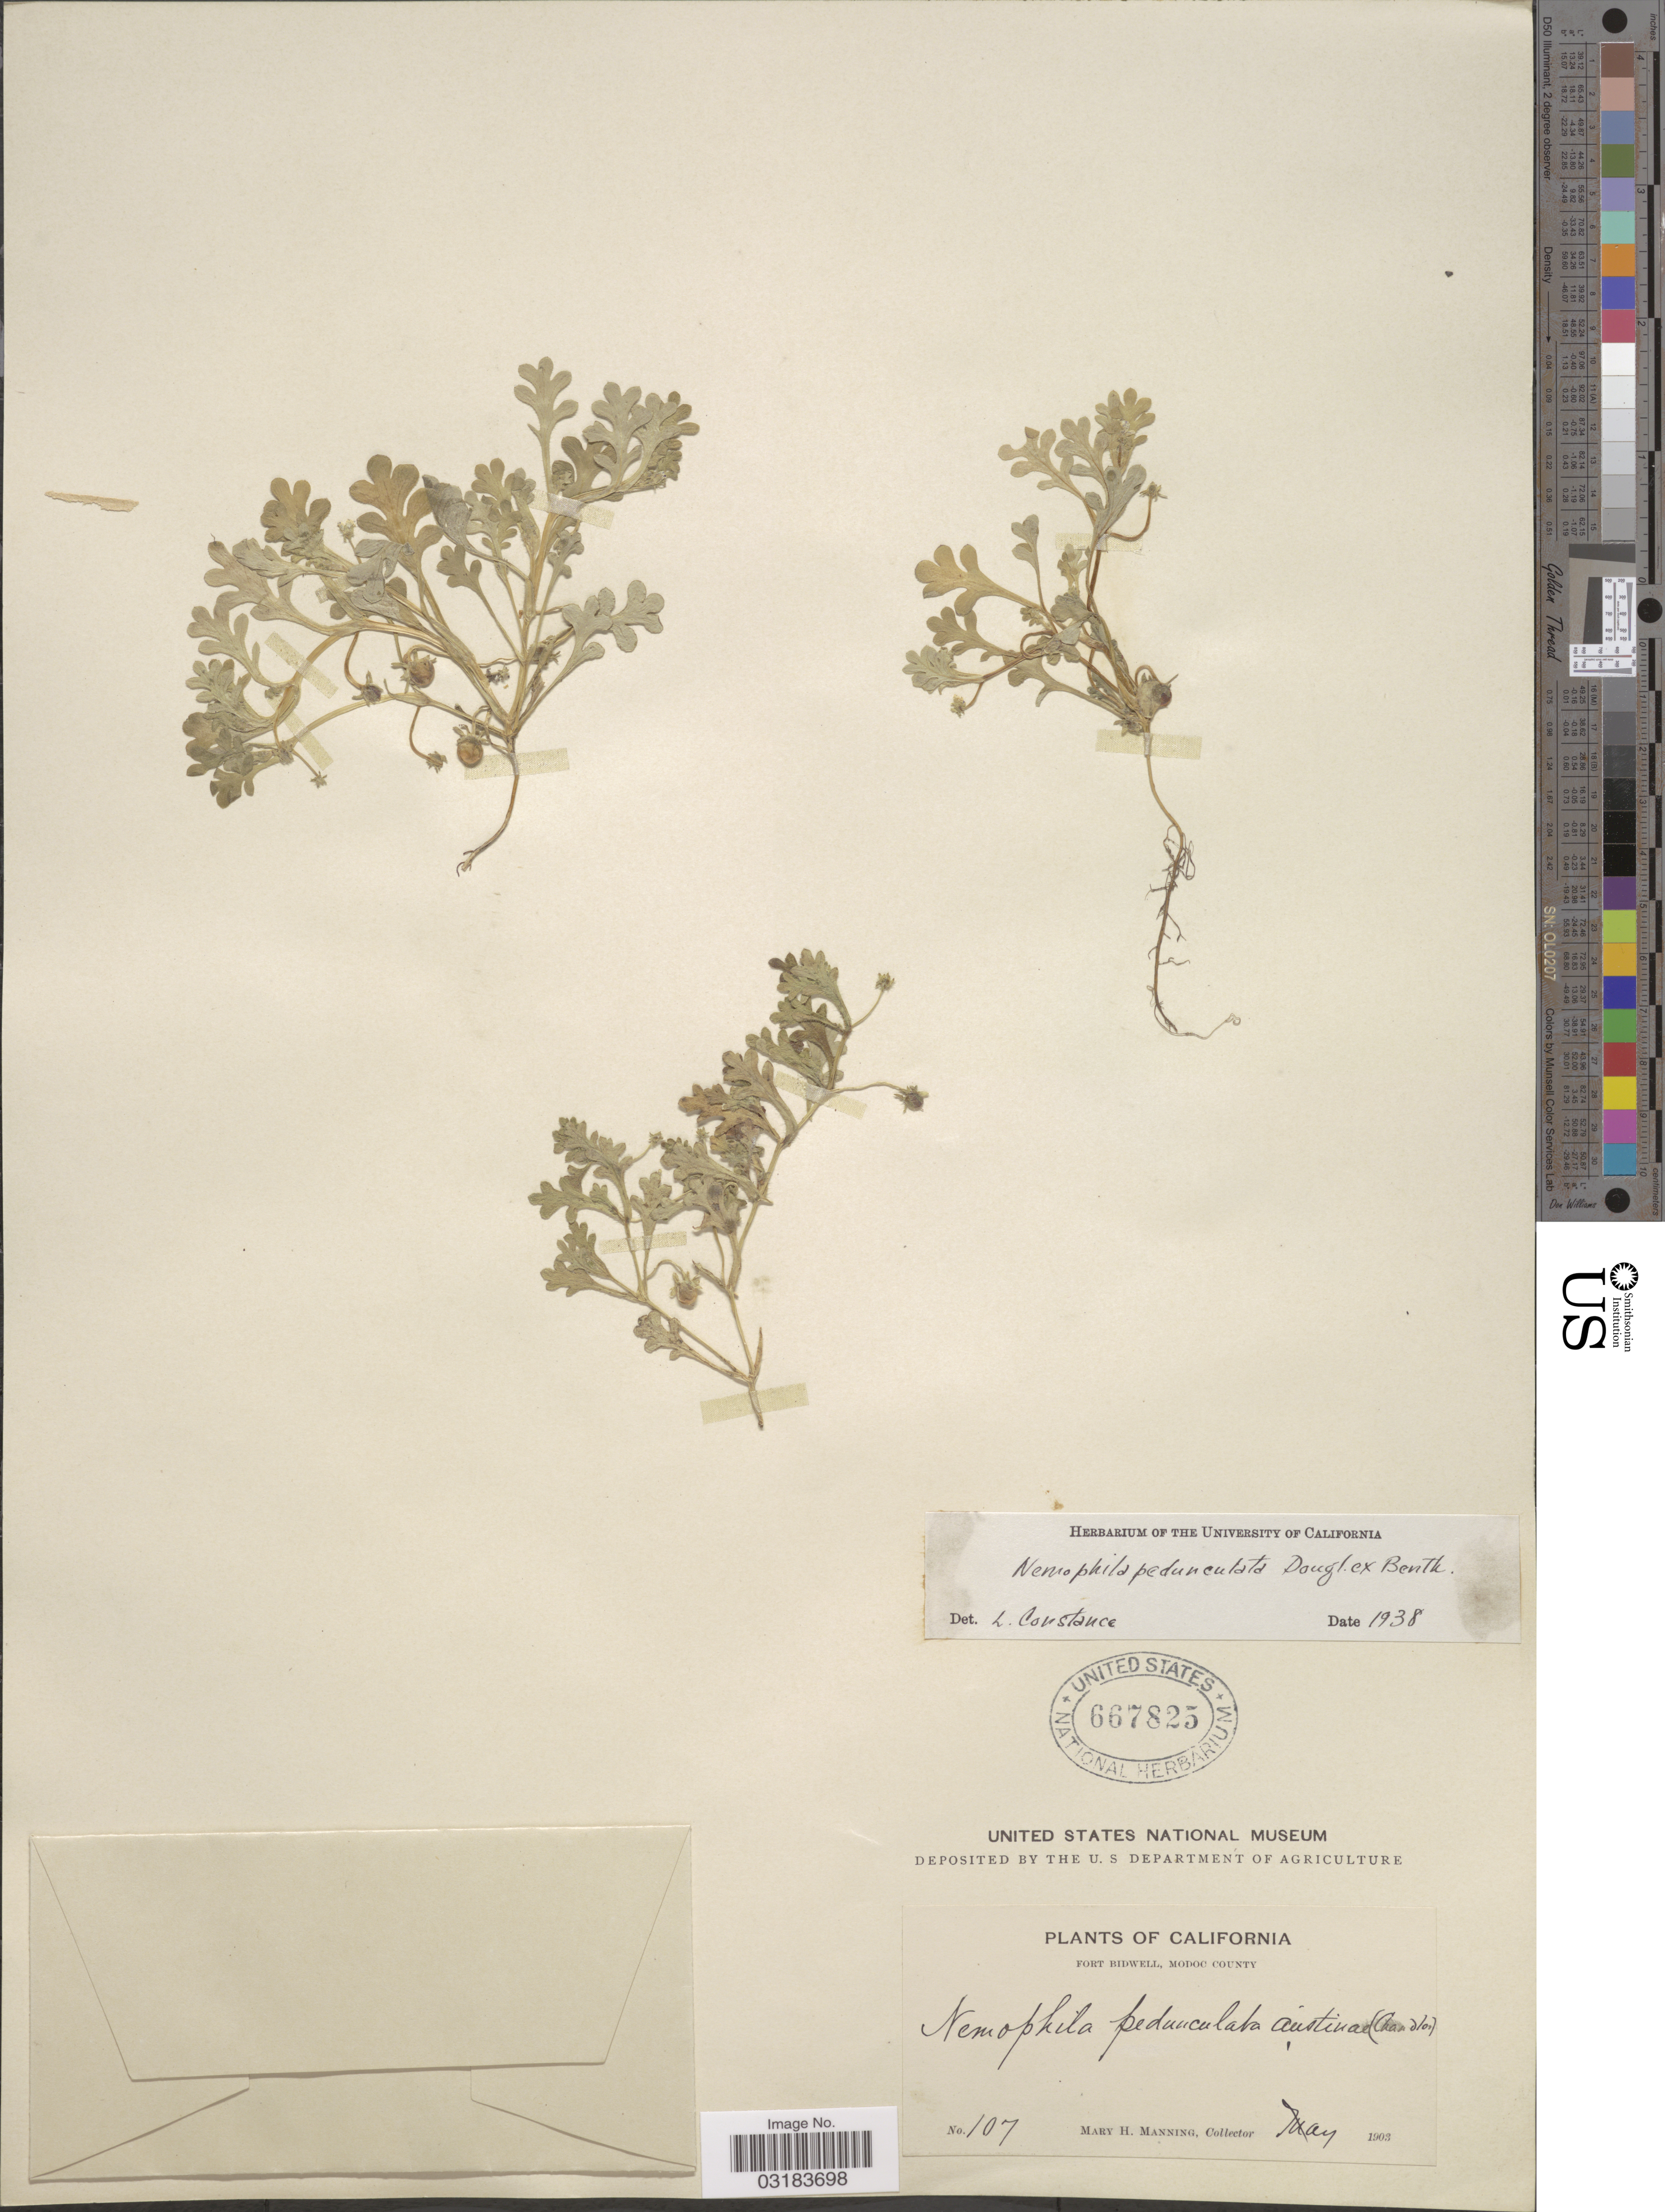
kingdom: Plantae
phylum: Tracheophyta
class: Magnoliopsida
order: Boraginales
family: Hydrophyllaceae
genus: Nemophila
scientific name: Nemophila pedunculata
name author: Douglas ex Benth.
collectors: M. Manning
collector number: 107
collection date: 1903-05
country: United States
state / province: California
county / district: Modoc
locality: Fort Bidwell, Modoc County.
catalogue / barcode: US 667825